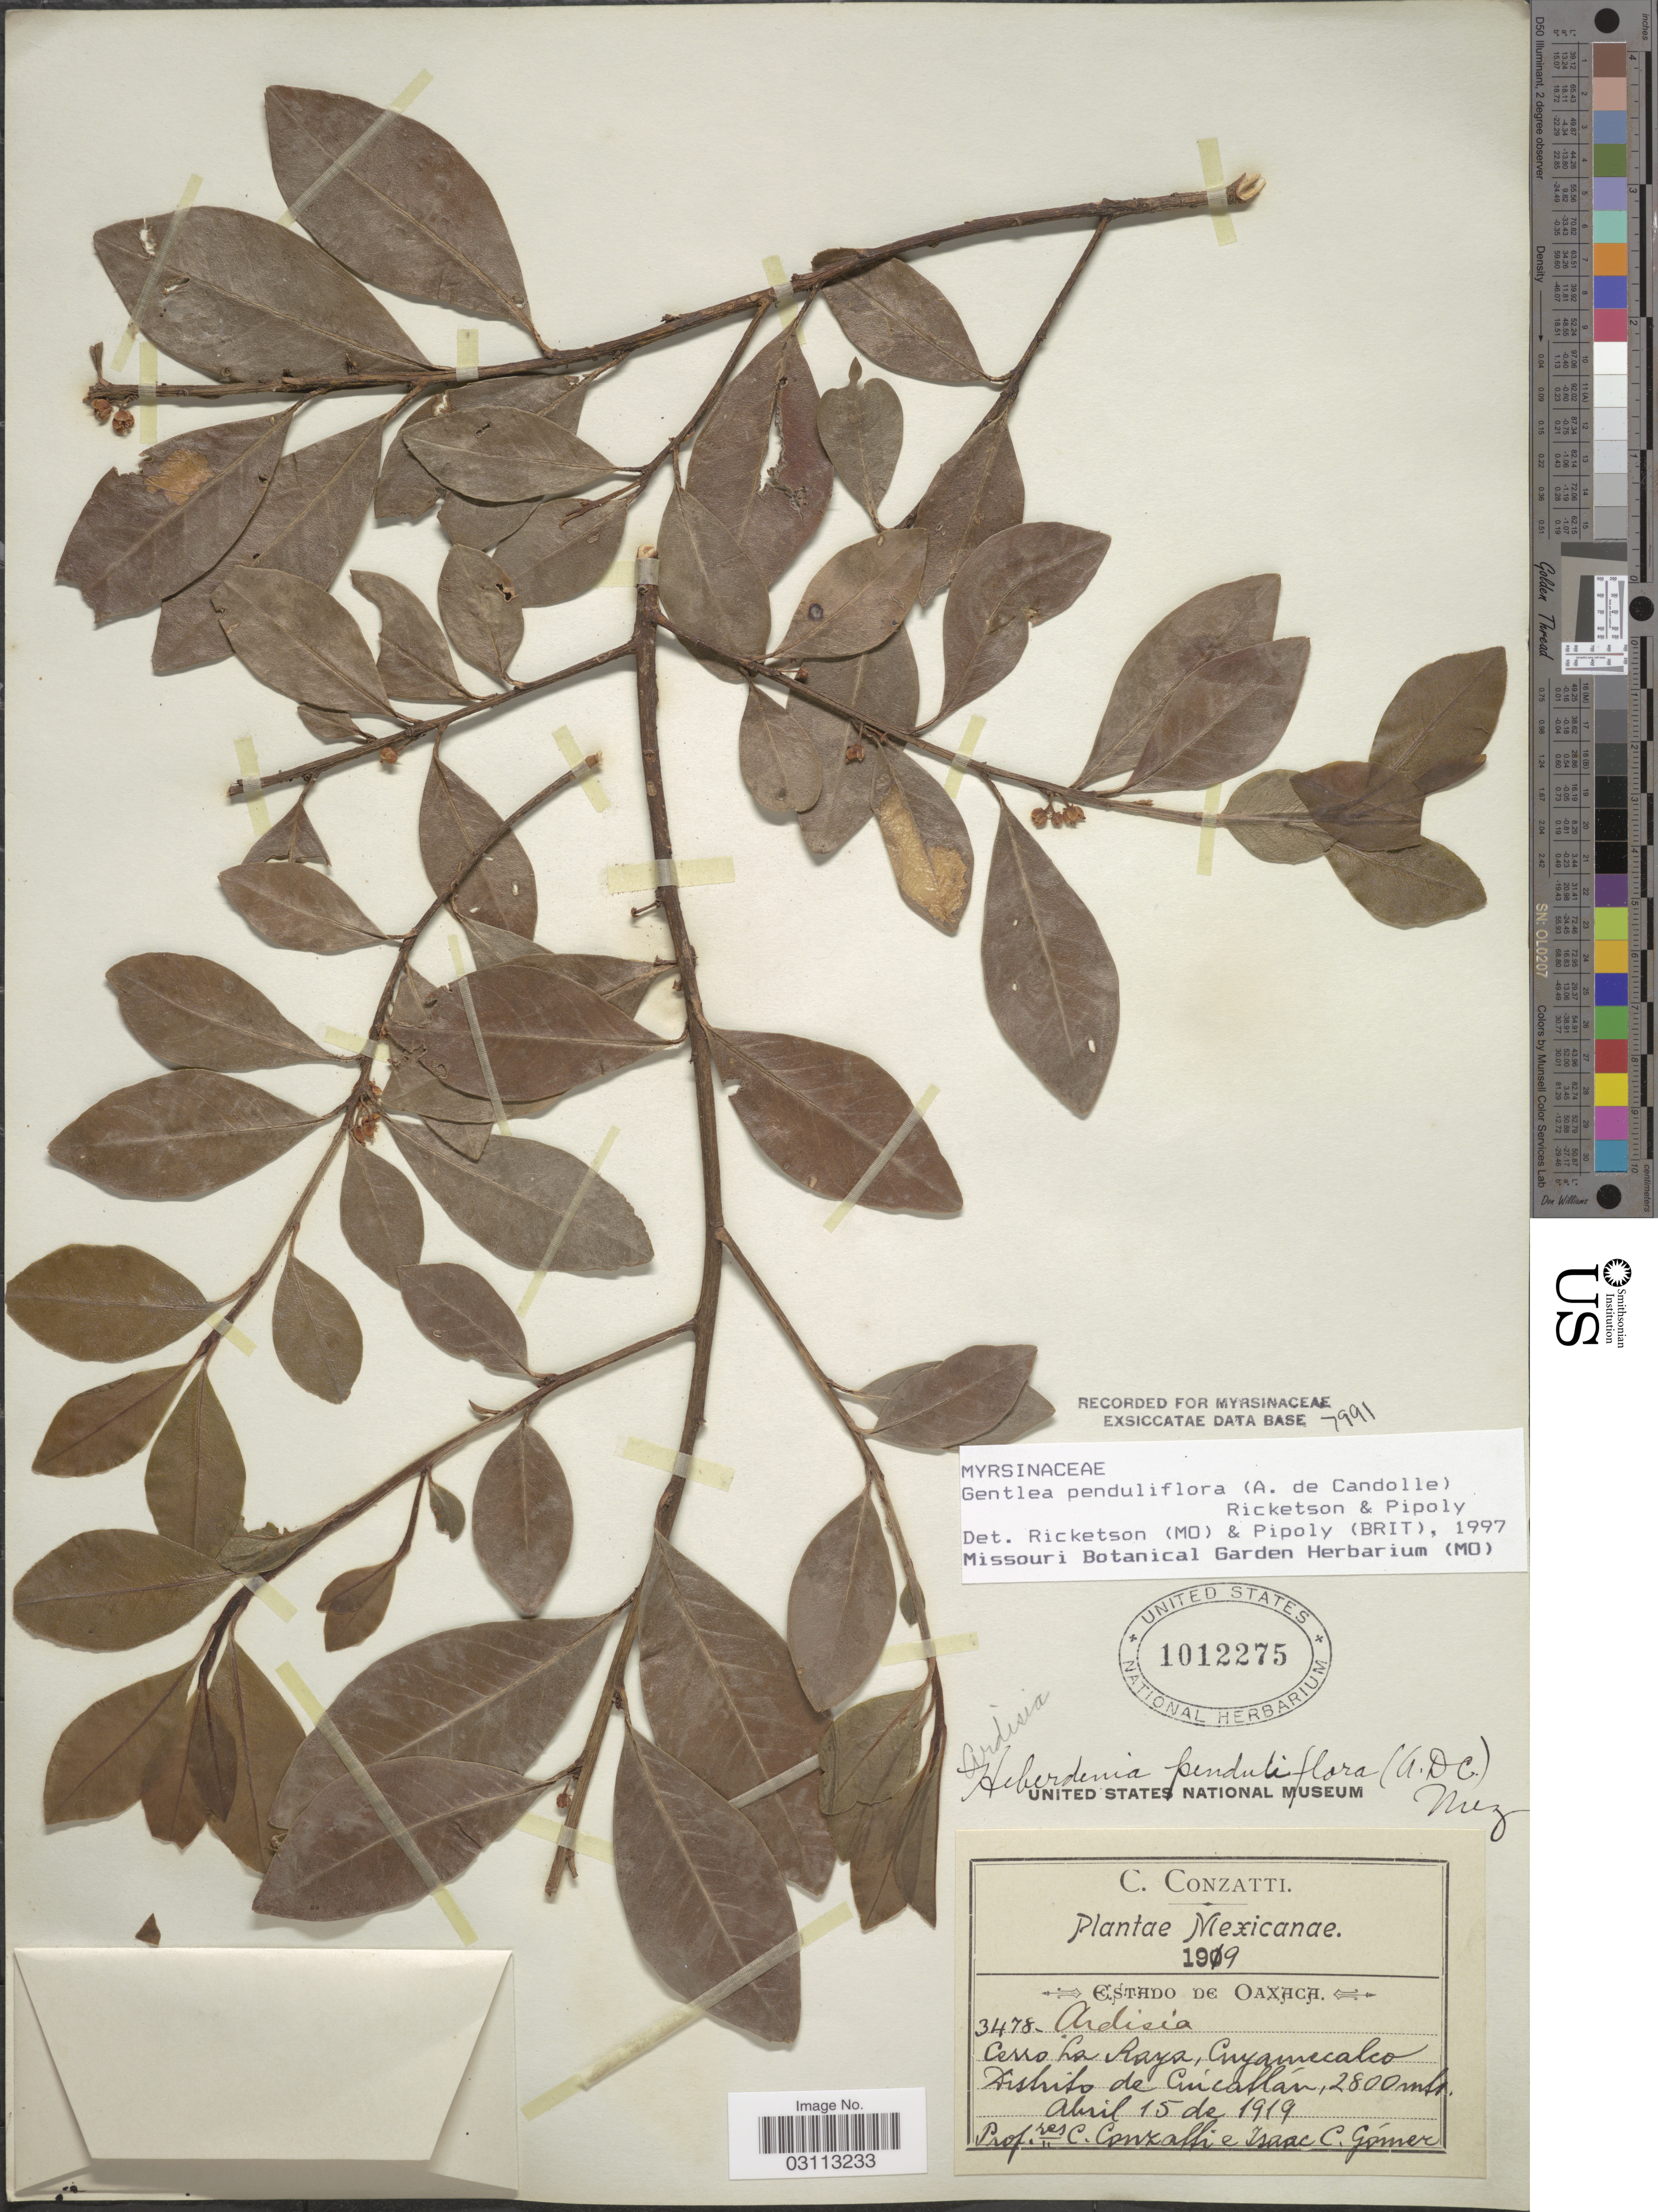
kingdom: Plantae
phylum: Tracheophyta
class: Magnoliopsida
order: Ericales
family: Primulaceae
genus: Gentlea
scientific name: Gentlea penduliflora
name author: (A. DC.) Pipoly & Ricketson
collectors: C. Conzatti & I. Gomez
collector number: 3478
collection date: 1919-04-15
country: Mexico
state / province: Oaxaca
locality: Cerro La Raya, Cuyamecalco. Distrito de Cincatlán.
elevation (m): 2800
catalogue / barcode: US 1012275